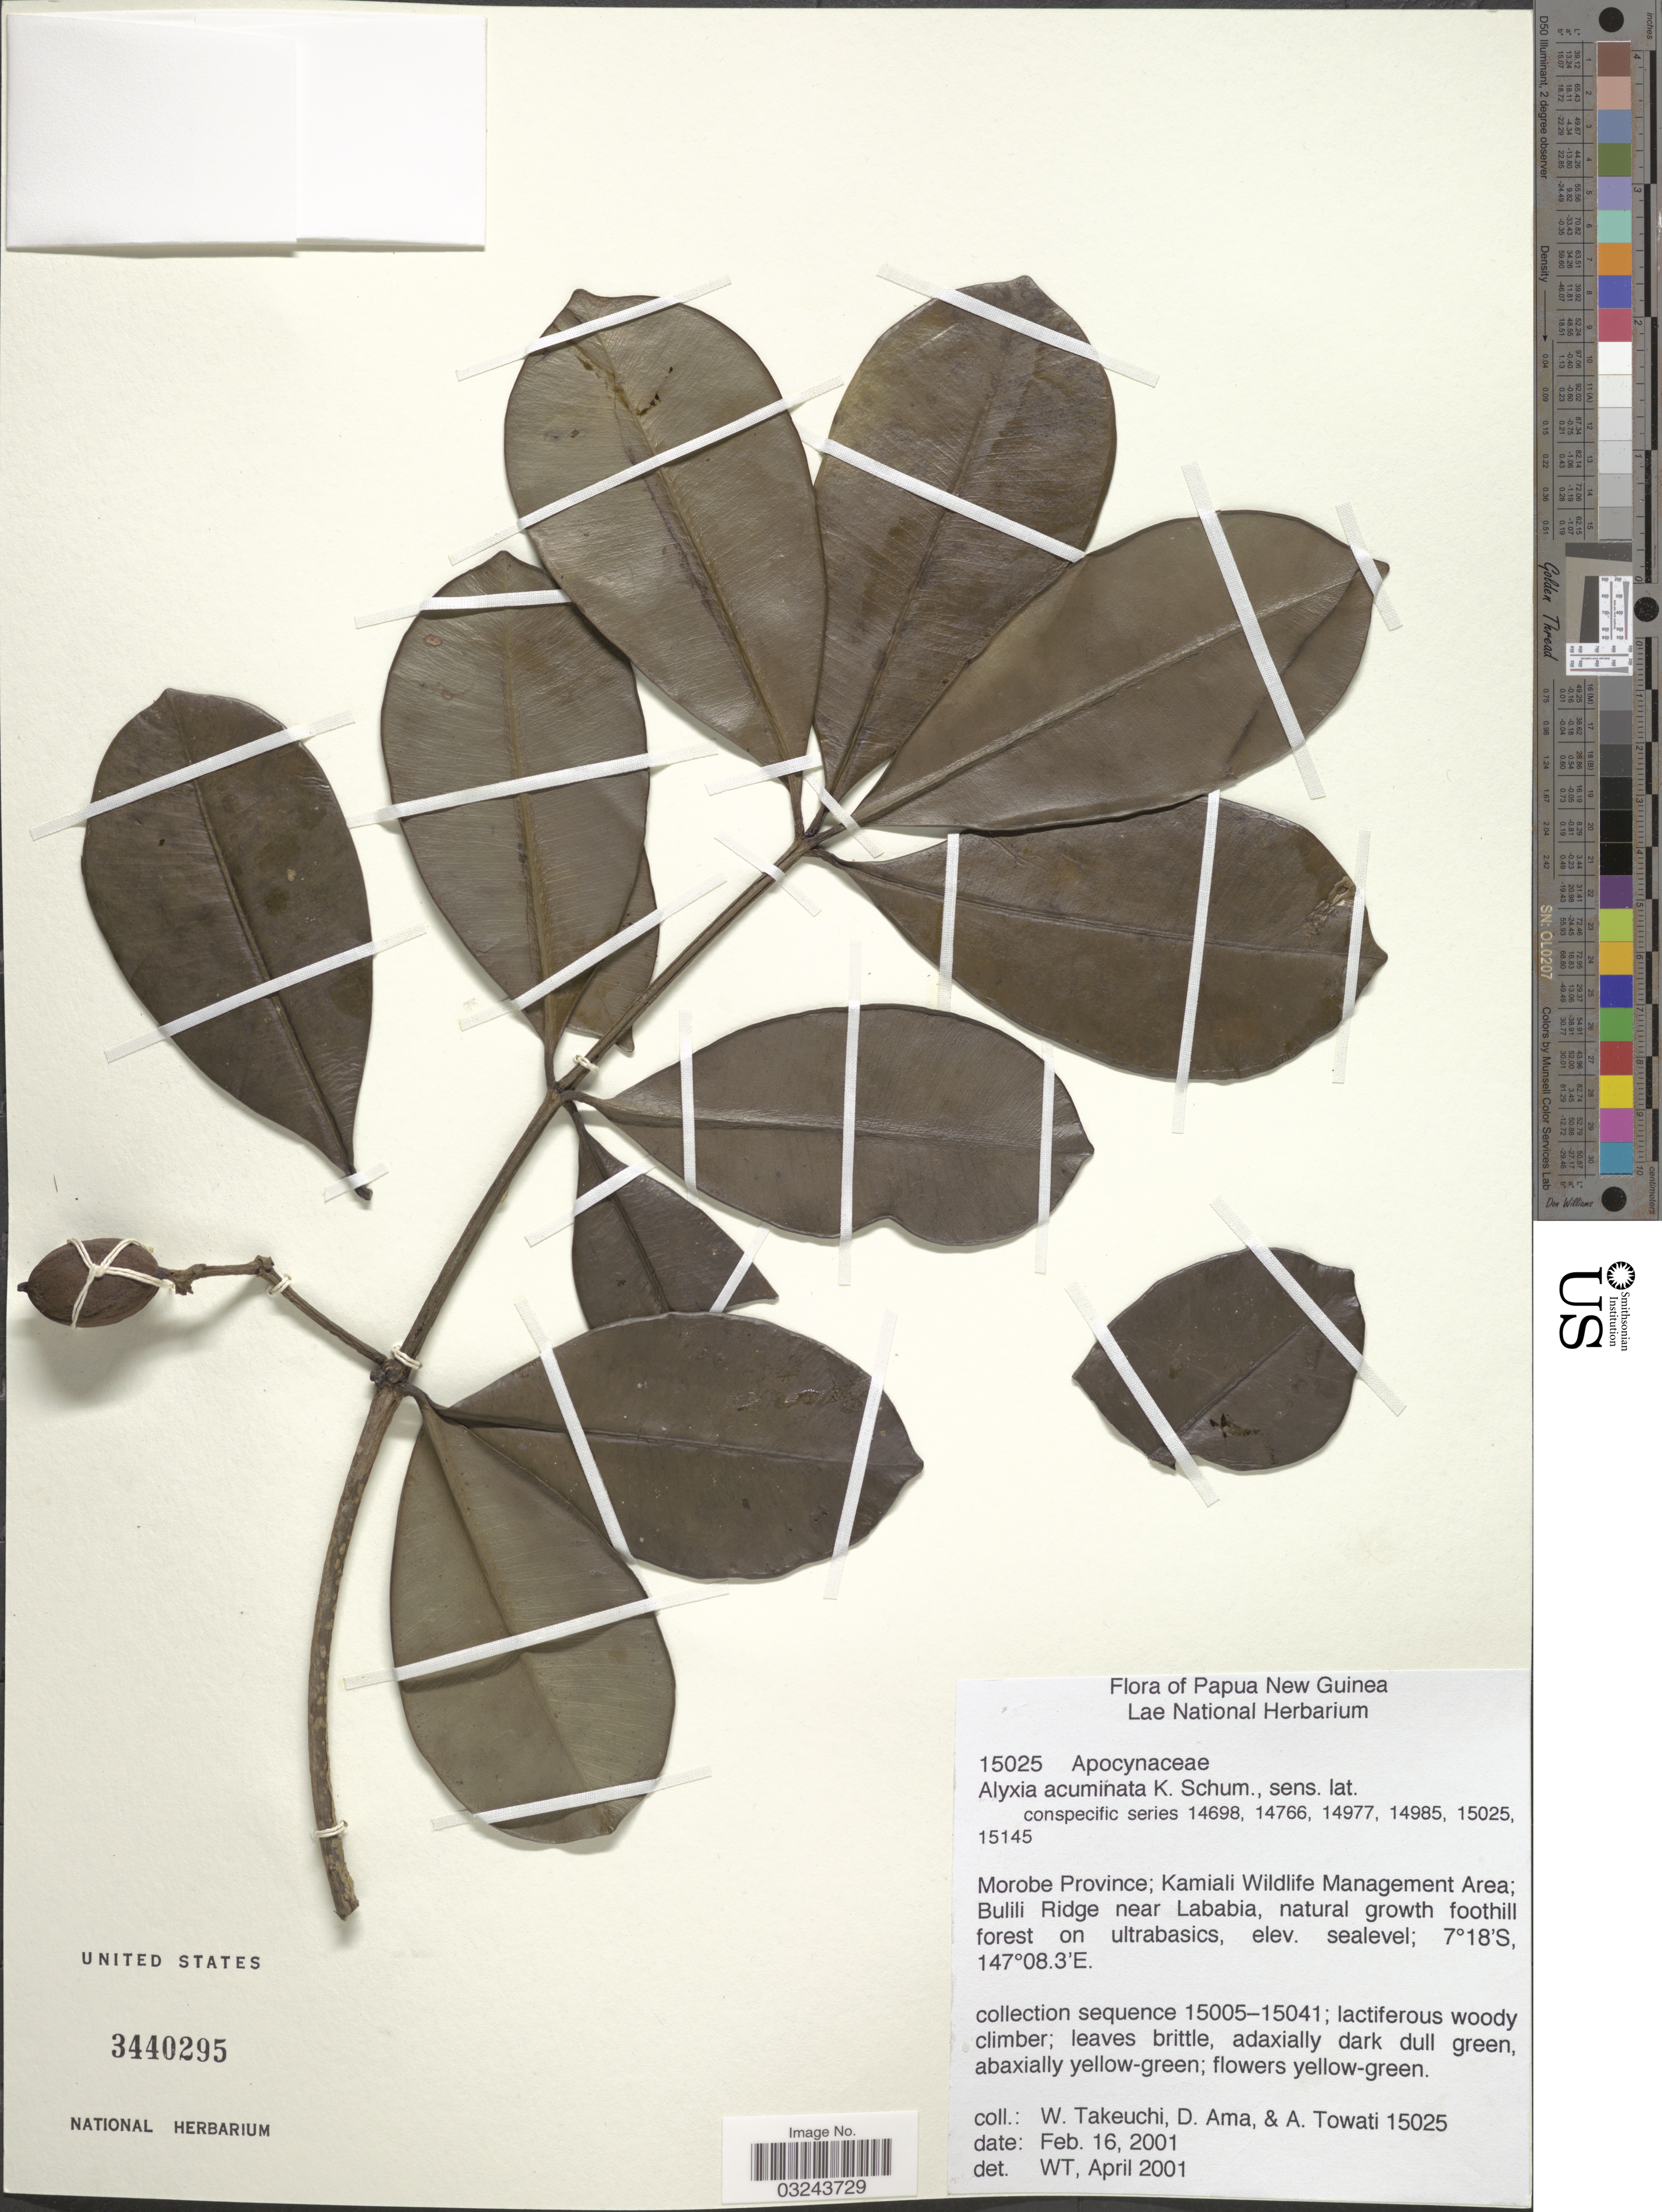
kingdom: Plantae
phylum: Tracheophyta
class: Magnoliopsida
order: Gentianales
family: Apocynaceae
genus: Alyxia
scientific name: Alyxia acuminata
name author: K. Schum.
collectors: W. Takeuchi, D. Ama & A. Towati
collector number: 15025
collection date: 2001-02-16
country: Papua New Guinea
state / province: Morobe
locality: Kamiali Wildlife Management Area; Bulili Ridge near Lababia, natural growth foothill forest on ultrabasics.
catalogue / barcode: US 3440295